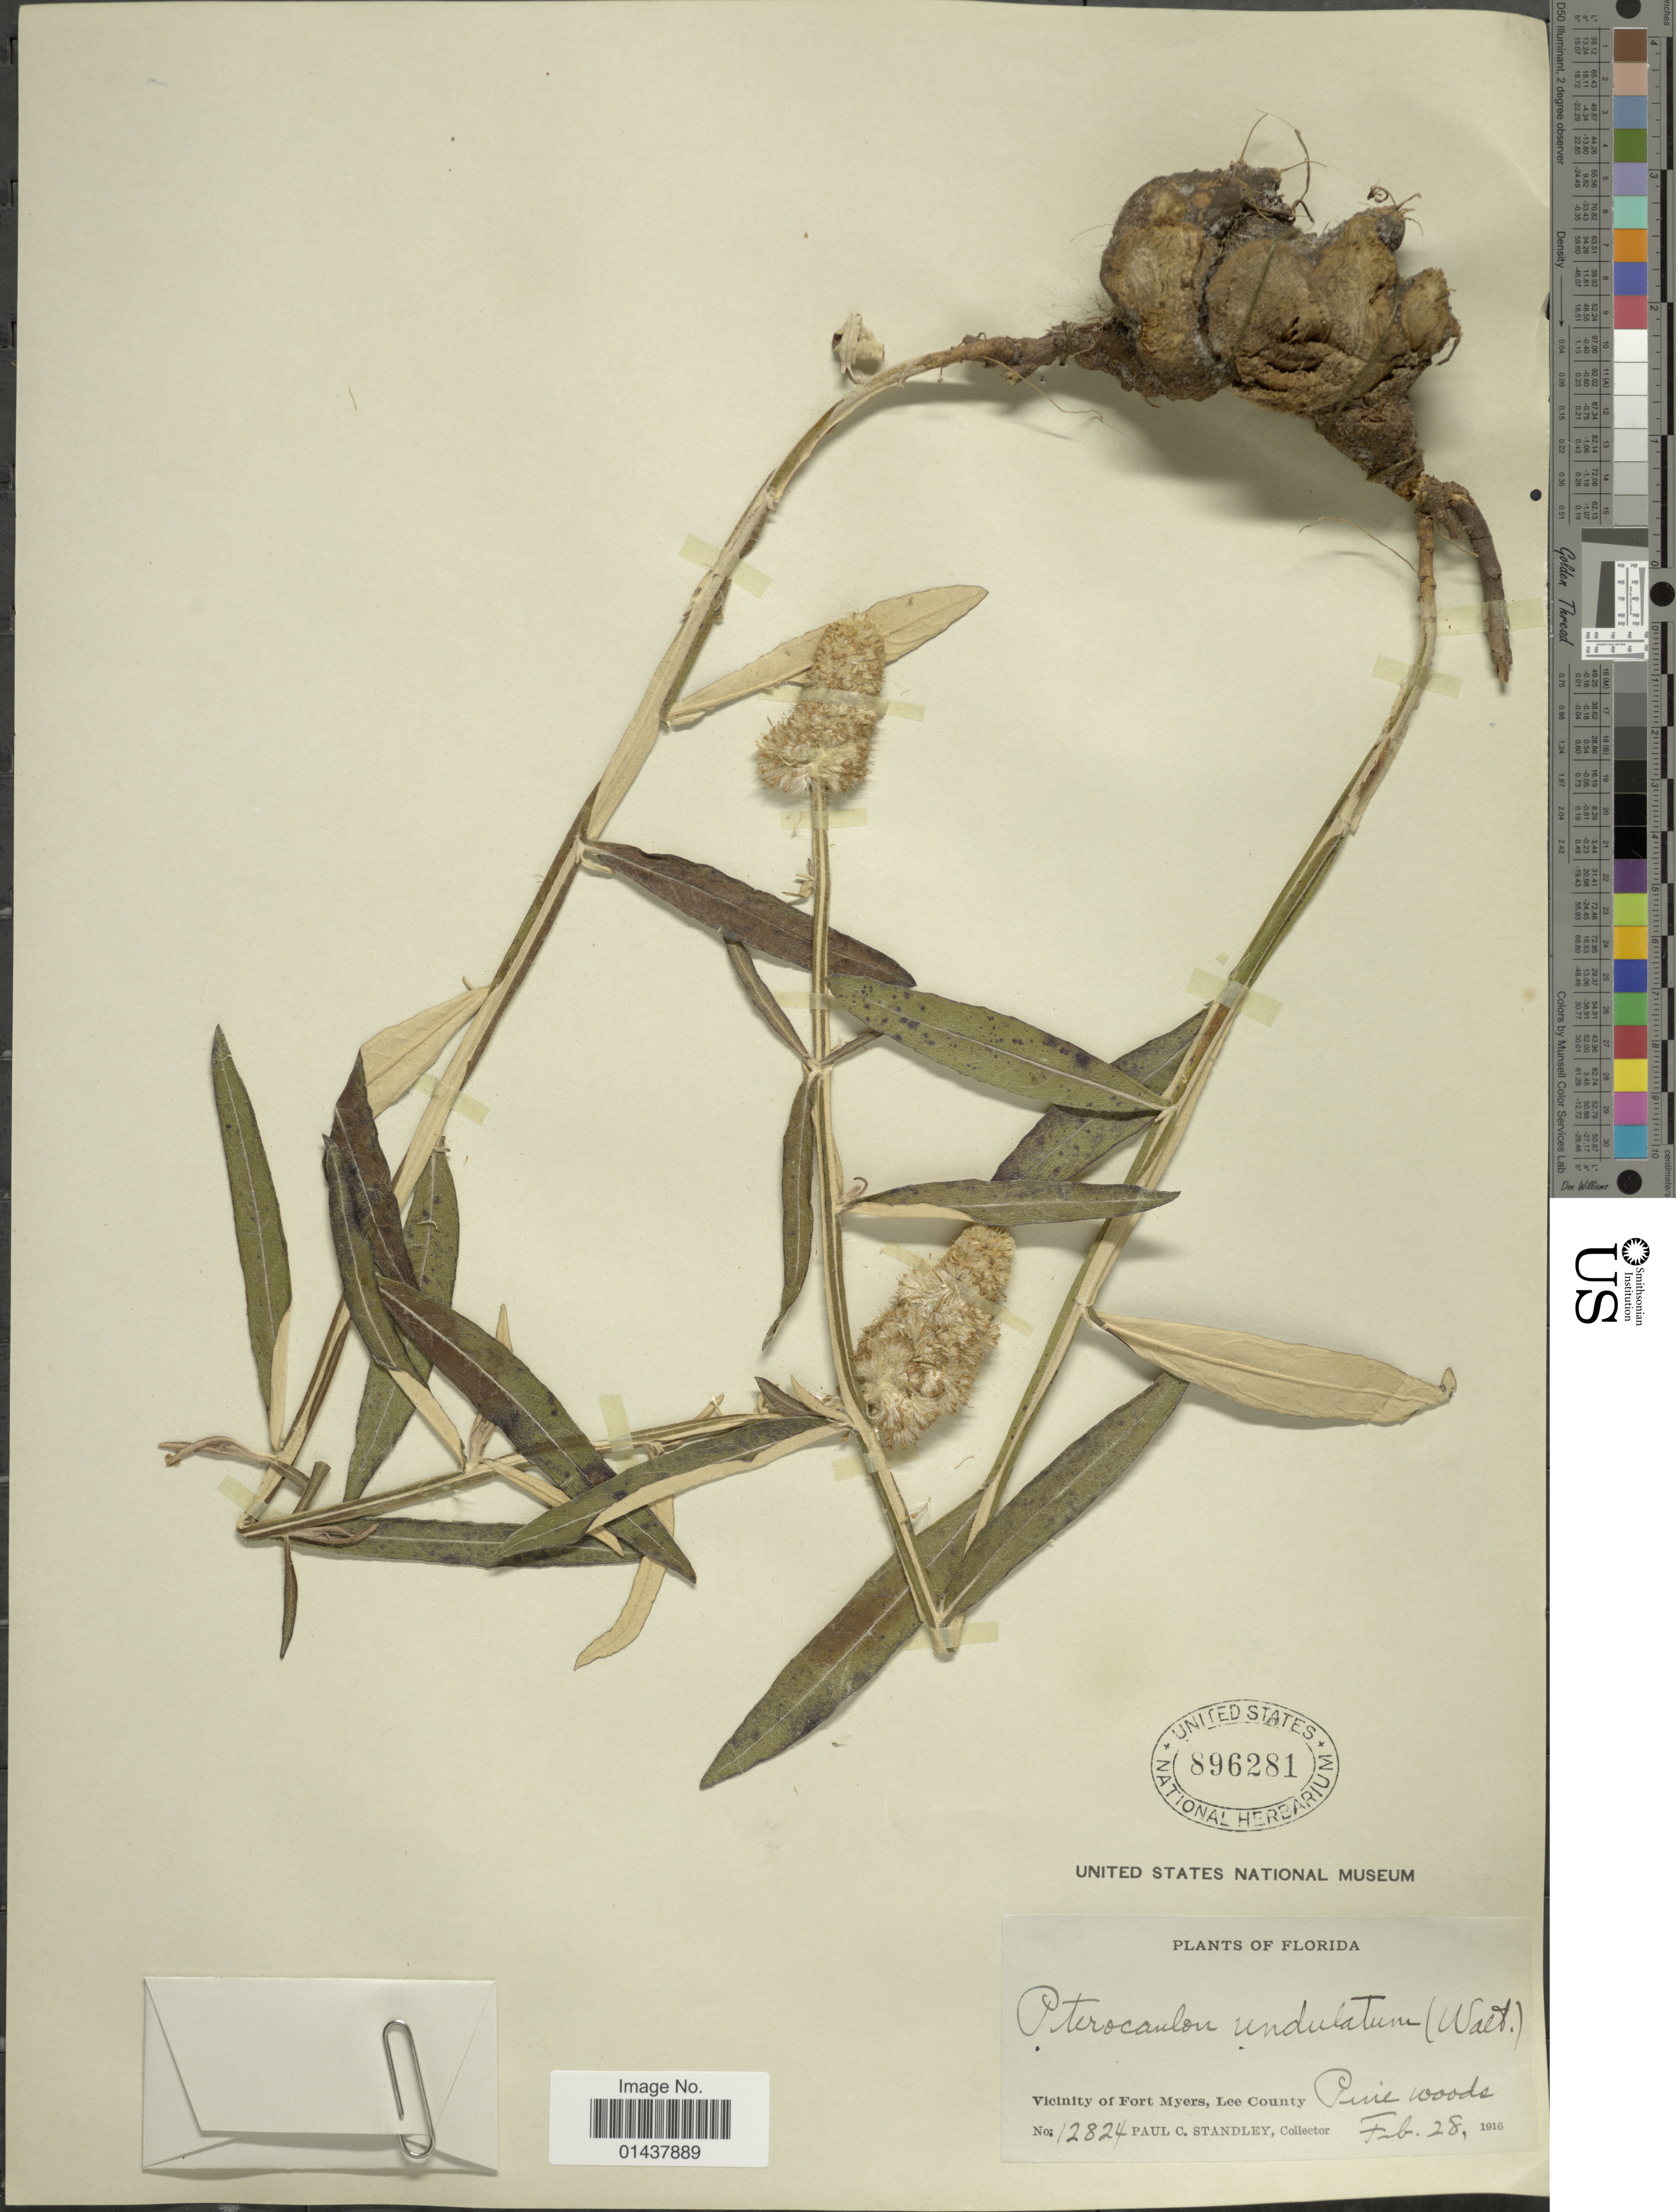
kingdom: Plantae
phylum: Tracheophyta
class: Magnoliopsida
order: Asterales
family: Asteraceae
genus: Pterocaulon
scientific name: Pterocaulon undulatum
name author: C. Mohr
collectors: P. C. Standley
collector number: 12824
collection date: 1916-02-28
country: United States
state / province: Florida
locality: Vicinity of Fort Myers, Lee County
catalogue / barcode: US 896281